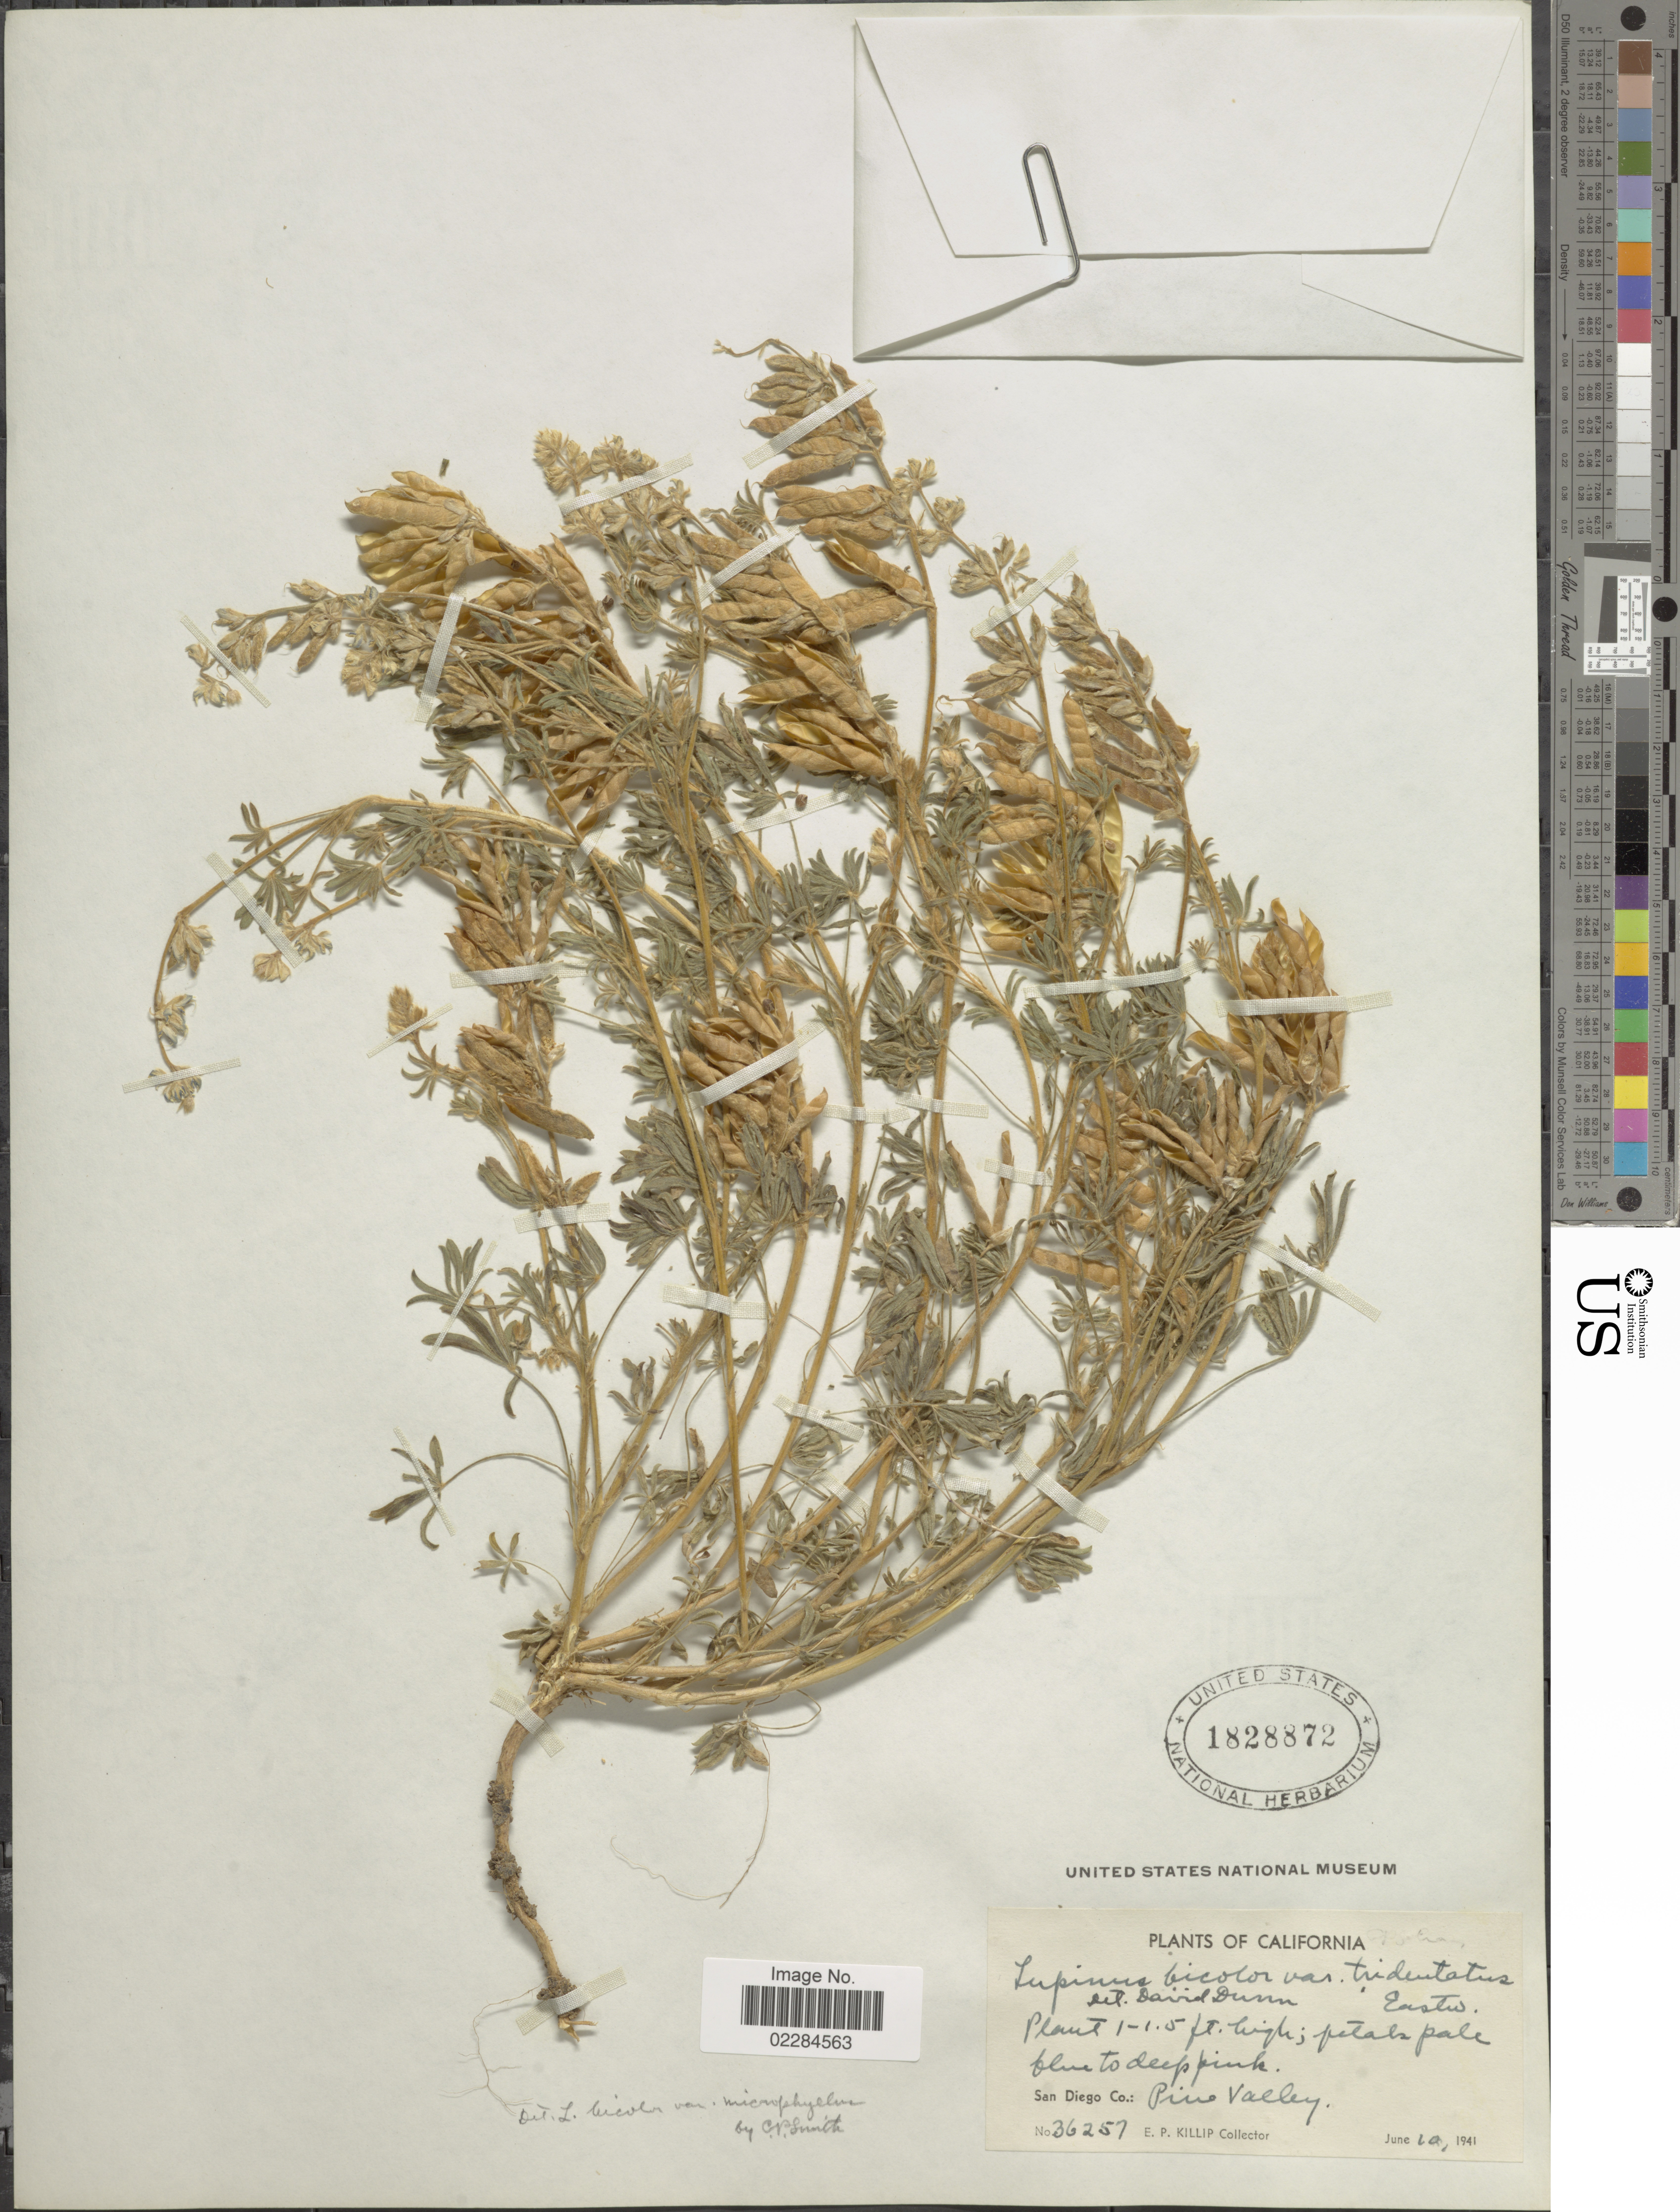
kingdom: Plantae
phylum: Tracheophyta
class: Magnoliopsida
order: Fabales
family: Fabaceae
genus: Lupinus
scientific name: Lupinus bicolor var. microphyllus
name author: Lindl.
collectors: E. P. Killip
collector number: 36257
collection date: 1941-06-20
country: United States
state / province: California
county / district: San Diego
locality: San Diego Co.: Pine Valley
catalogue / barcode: US 1828872